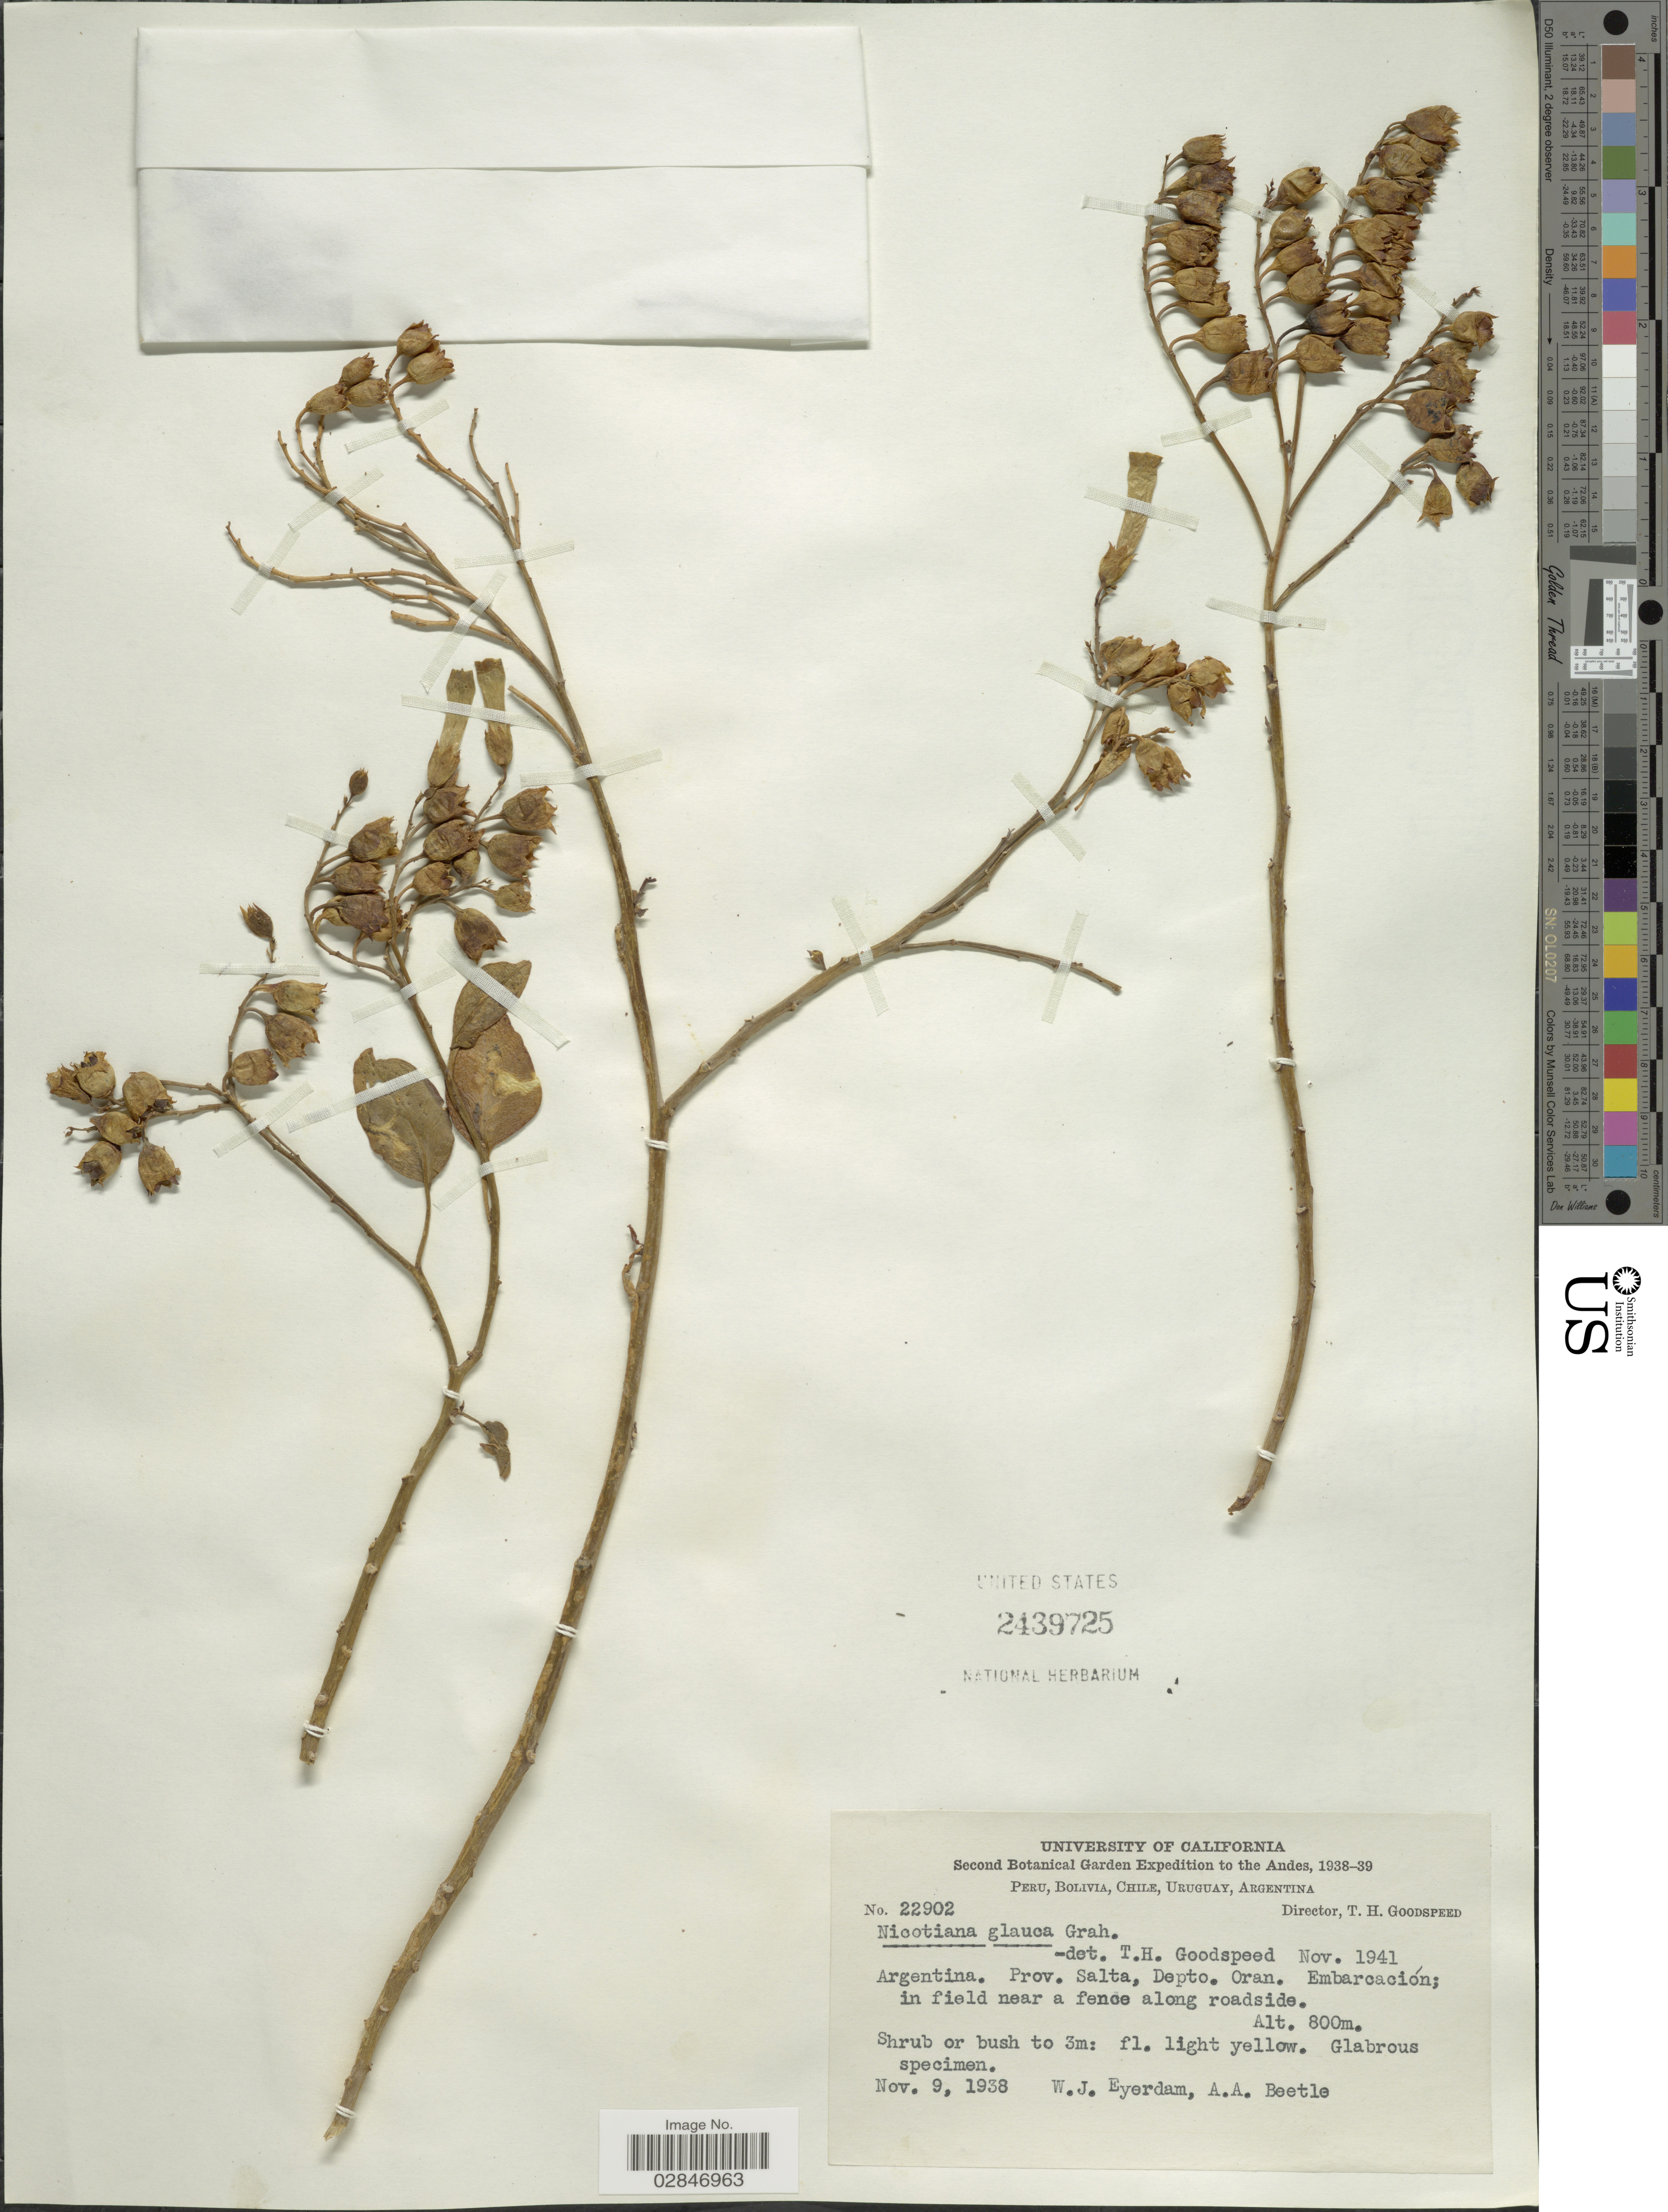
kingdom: Plantae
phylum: Tracheophyta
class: Magnoliopsida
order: Solanales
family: Solanaceae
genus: Nicotiana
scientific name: Nicotiana glauca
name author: Graham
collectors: W. J. Eyerdam & A. A. Beetle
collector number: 22902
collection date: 1938-11-09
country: Argentina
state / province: Salta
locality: The Andes, Prov. Salta, Depto. Oran, Embarcación: in field near a fence along roadside.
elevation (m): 800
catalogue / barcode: US 2439725